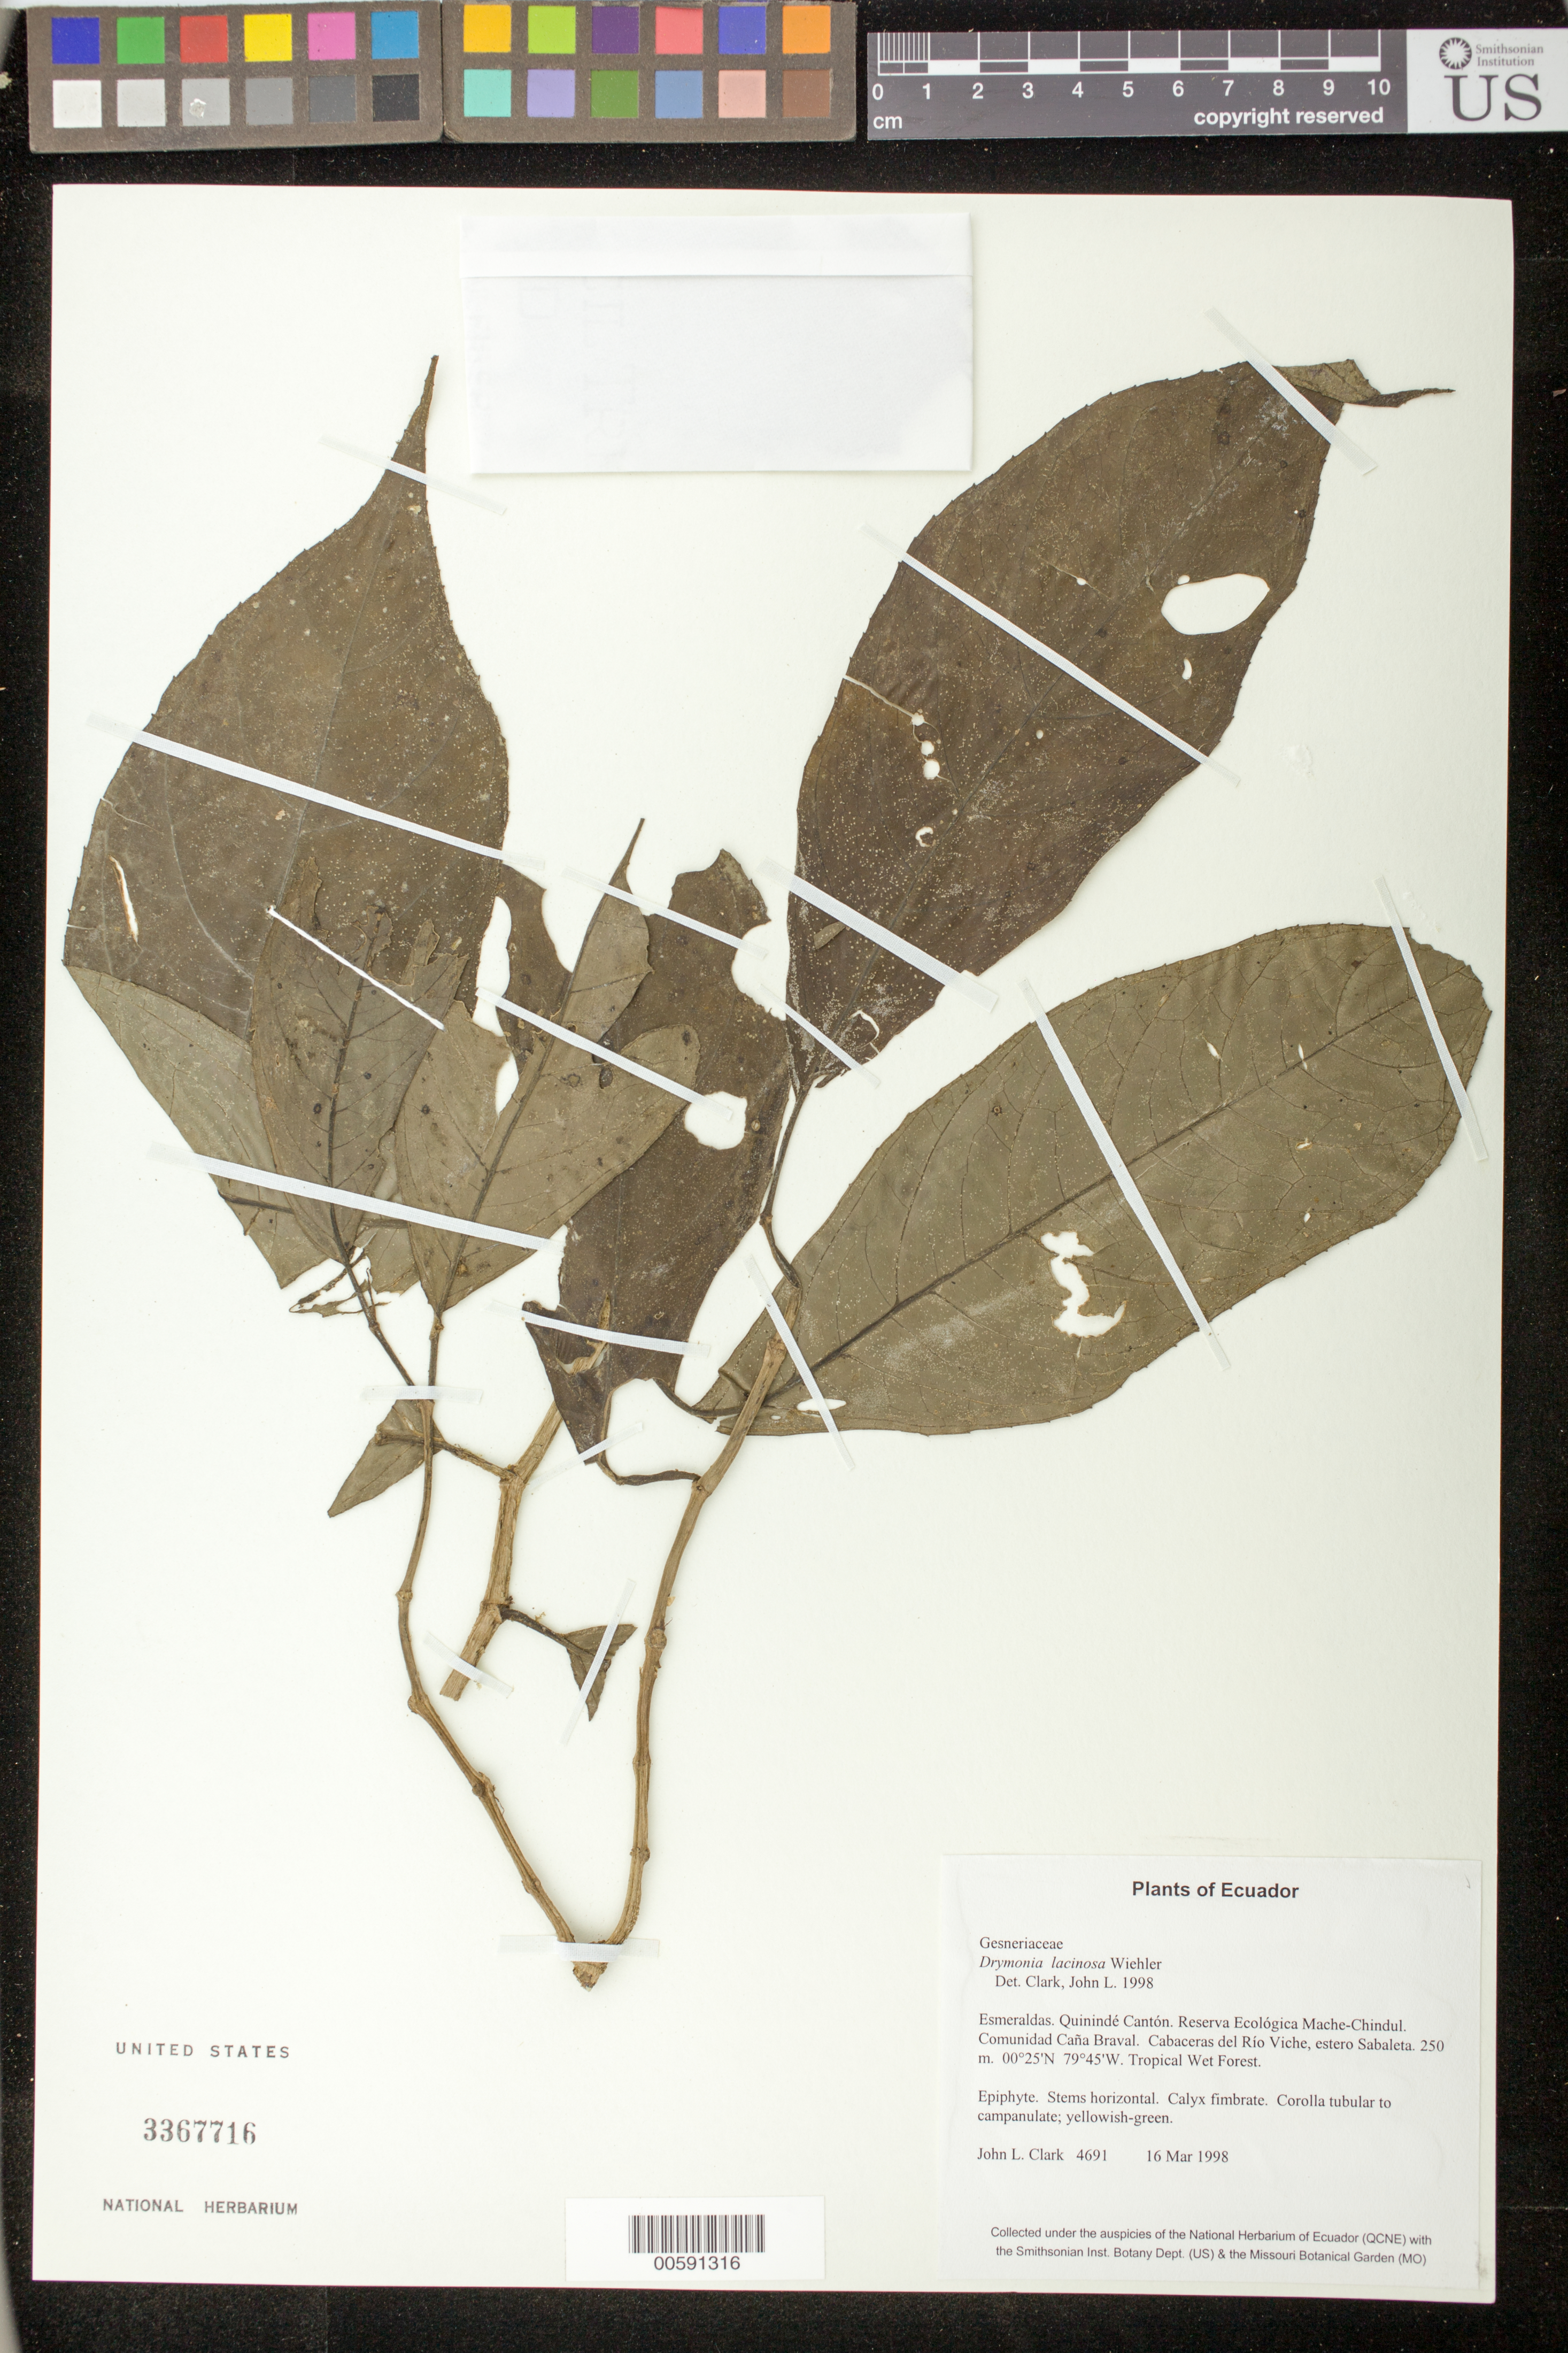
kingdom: Plantae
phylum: Tracheophyta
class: Magnoliopsida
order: Lamiales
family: Gesneriaceae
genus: Drymonia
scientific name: Drymonia laciniosa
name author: Wiehler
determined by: Clark, J. L., (SEL), The Marie Selby Botanical Garden (UNITED STATES)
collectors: J. L. Clark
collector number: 4691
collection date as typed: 16 Mar 1998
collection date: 1998-03-16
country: Ecuador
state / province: Esmeraldas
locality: Quinindé Cantón. Reserva Ecológica Mache-Chindul. Comunidad Caña Braval. Cabaceras del Río Viche, estero Sabaleta.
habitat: Tropical Wet Forest.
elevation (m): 250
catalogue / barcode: US 3367716